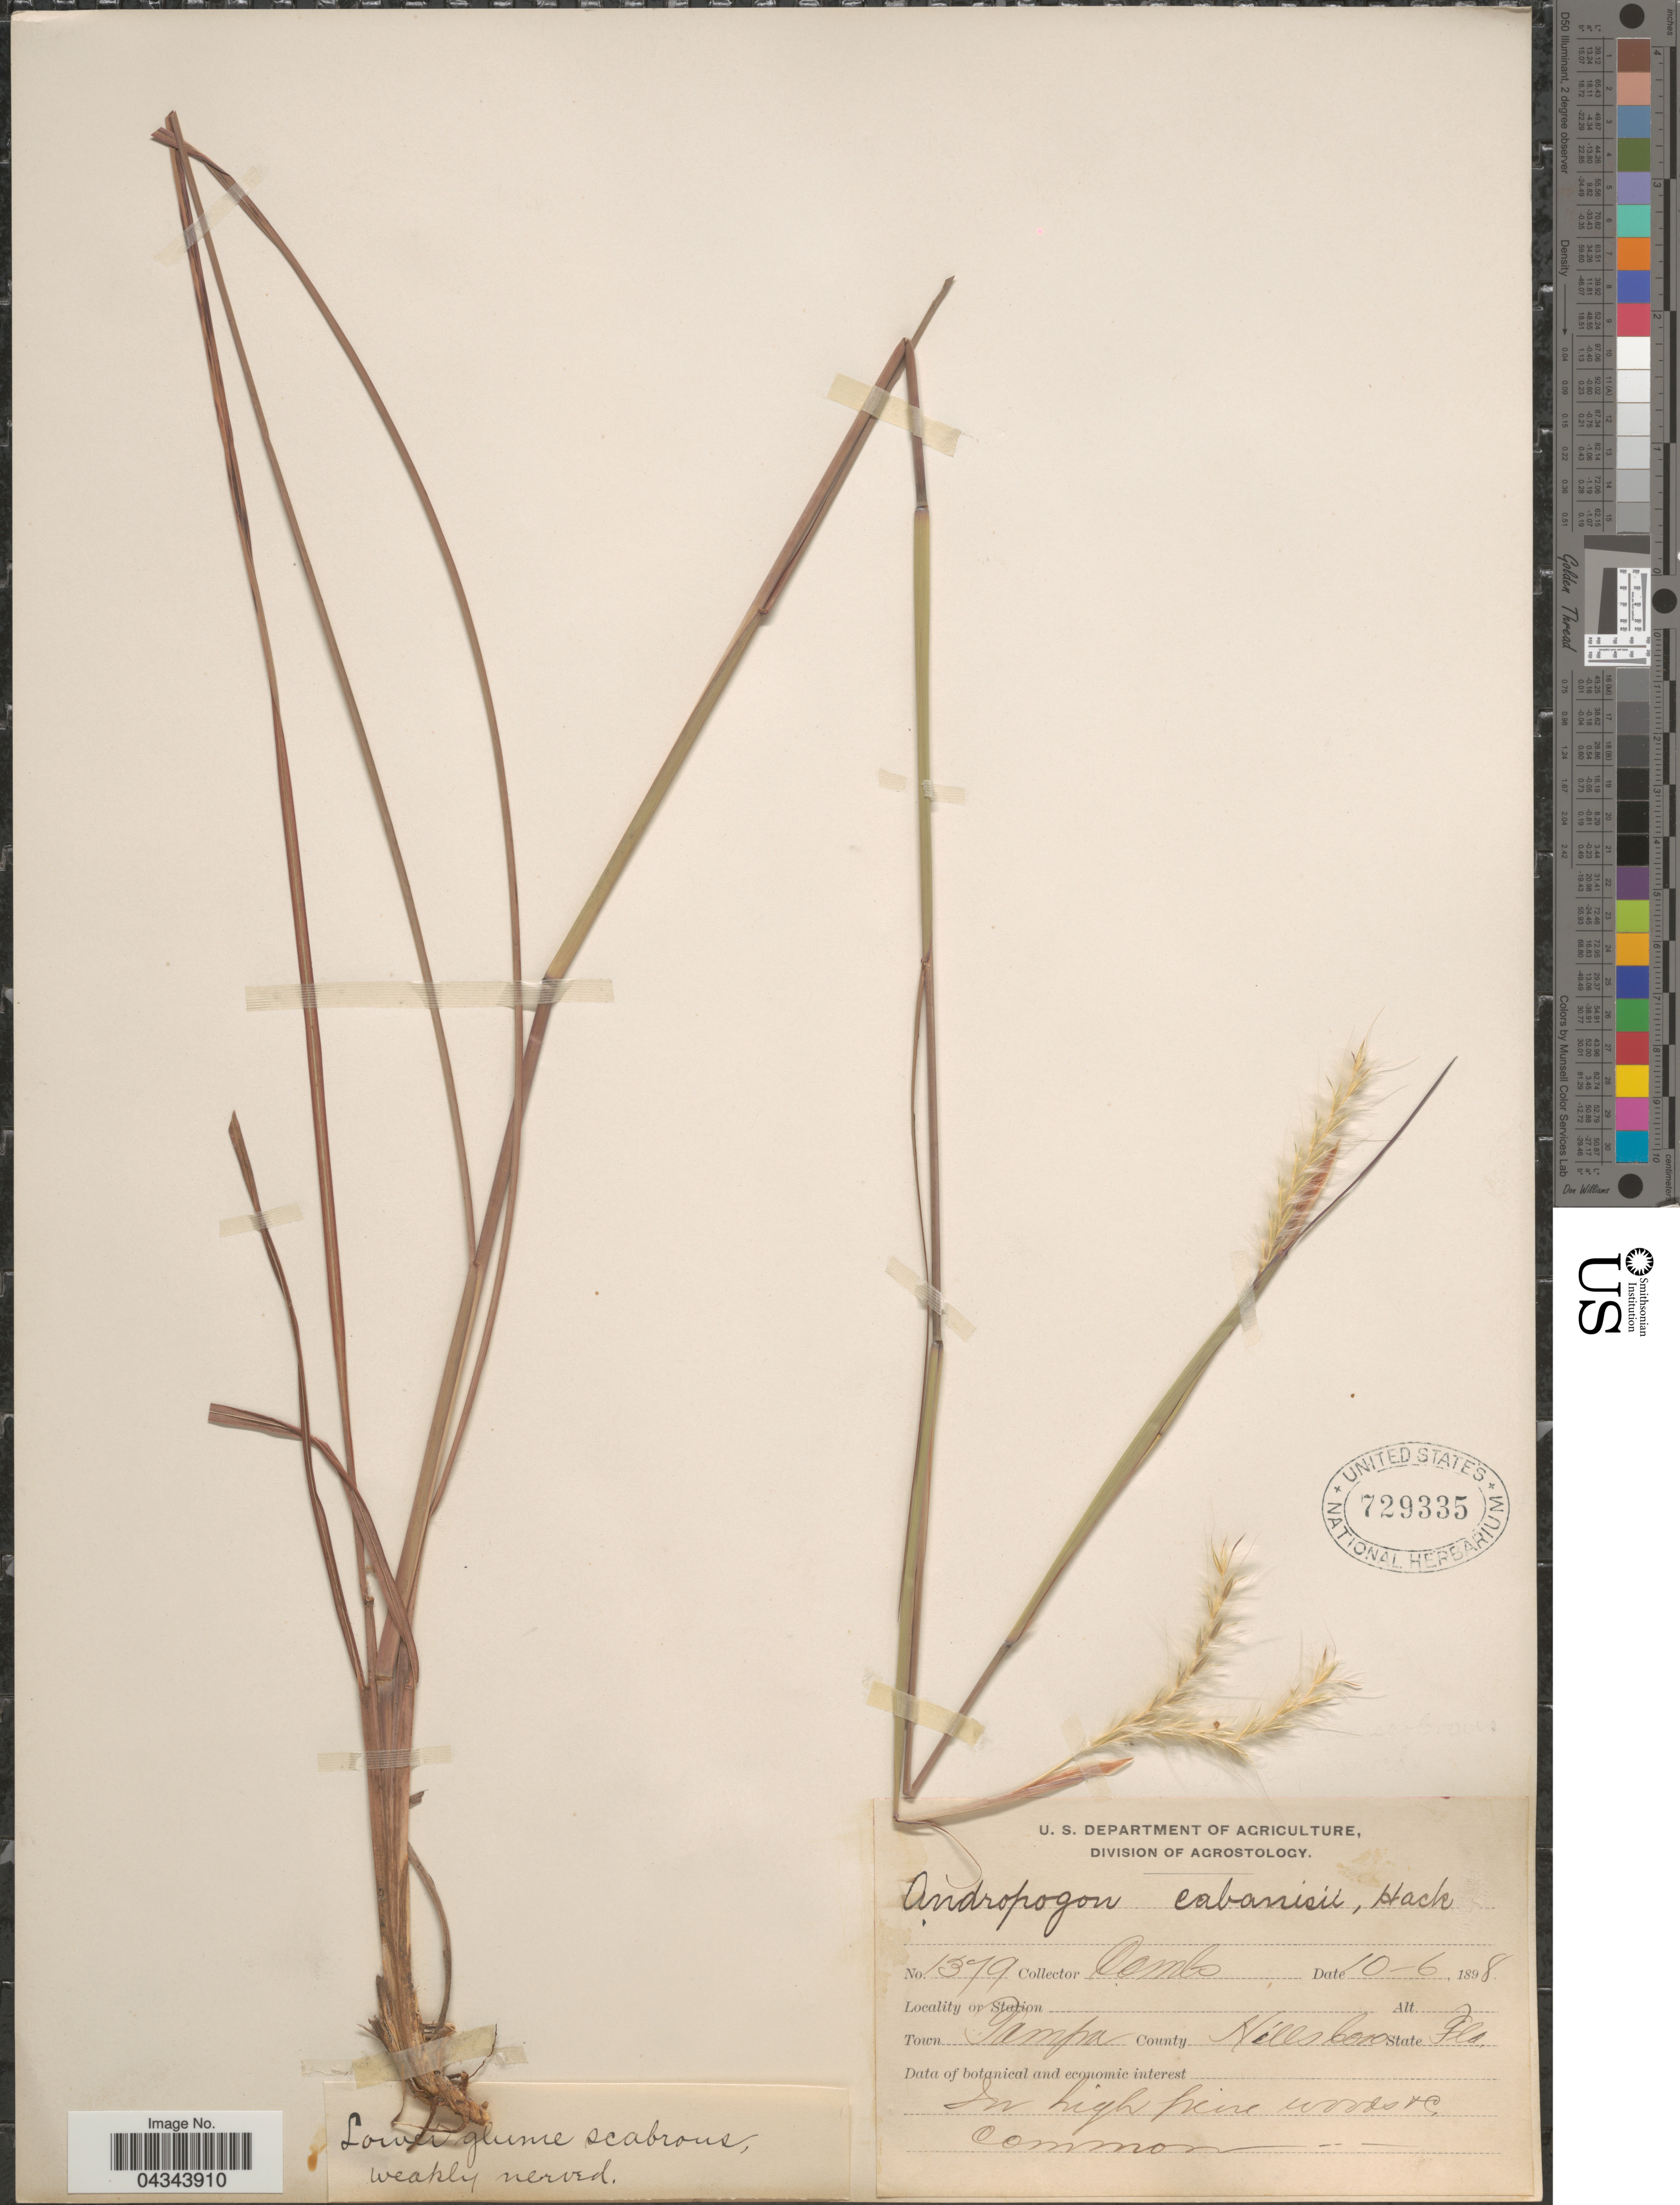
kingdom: Plantae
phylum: Tracheophyta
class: Liliopsida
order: Poales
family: Poaceae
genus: Andropogon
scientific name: Andropogon ternarius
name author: Michx.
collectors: -. Combs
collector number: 1379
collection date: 1898-10-06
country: United States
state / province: Florida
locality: Town Tampa. County Killsboro.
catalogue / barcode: US 729335